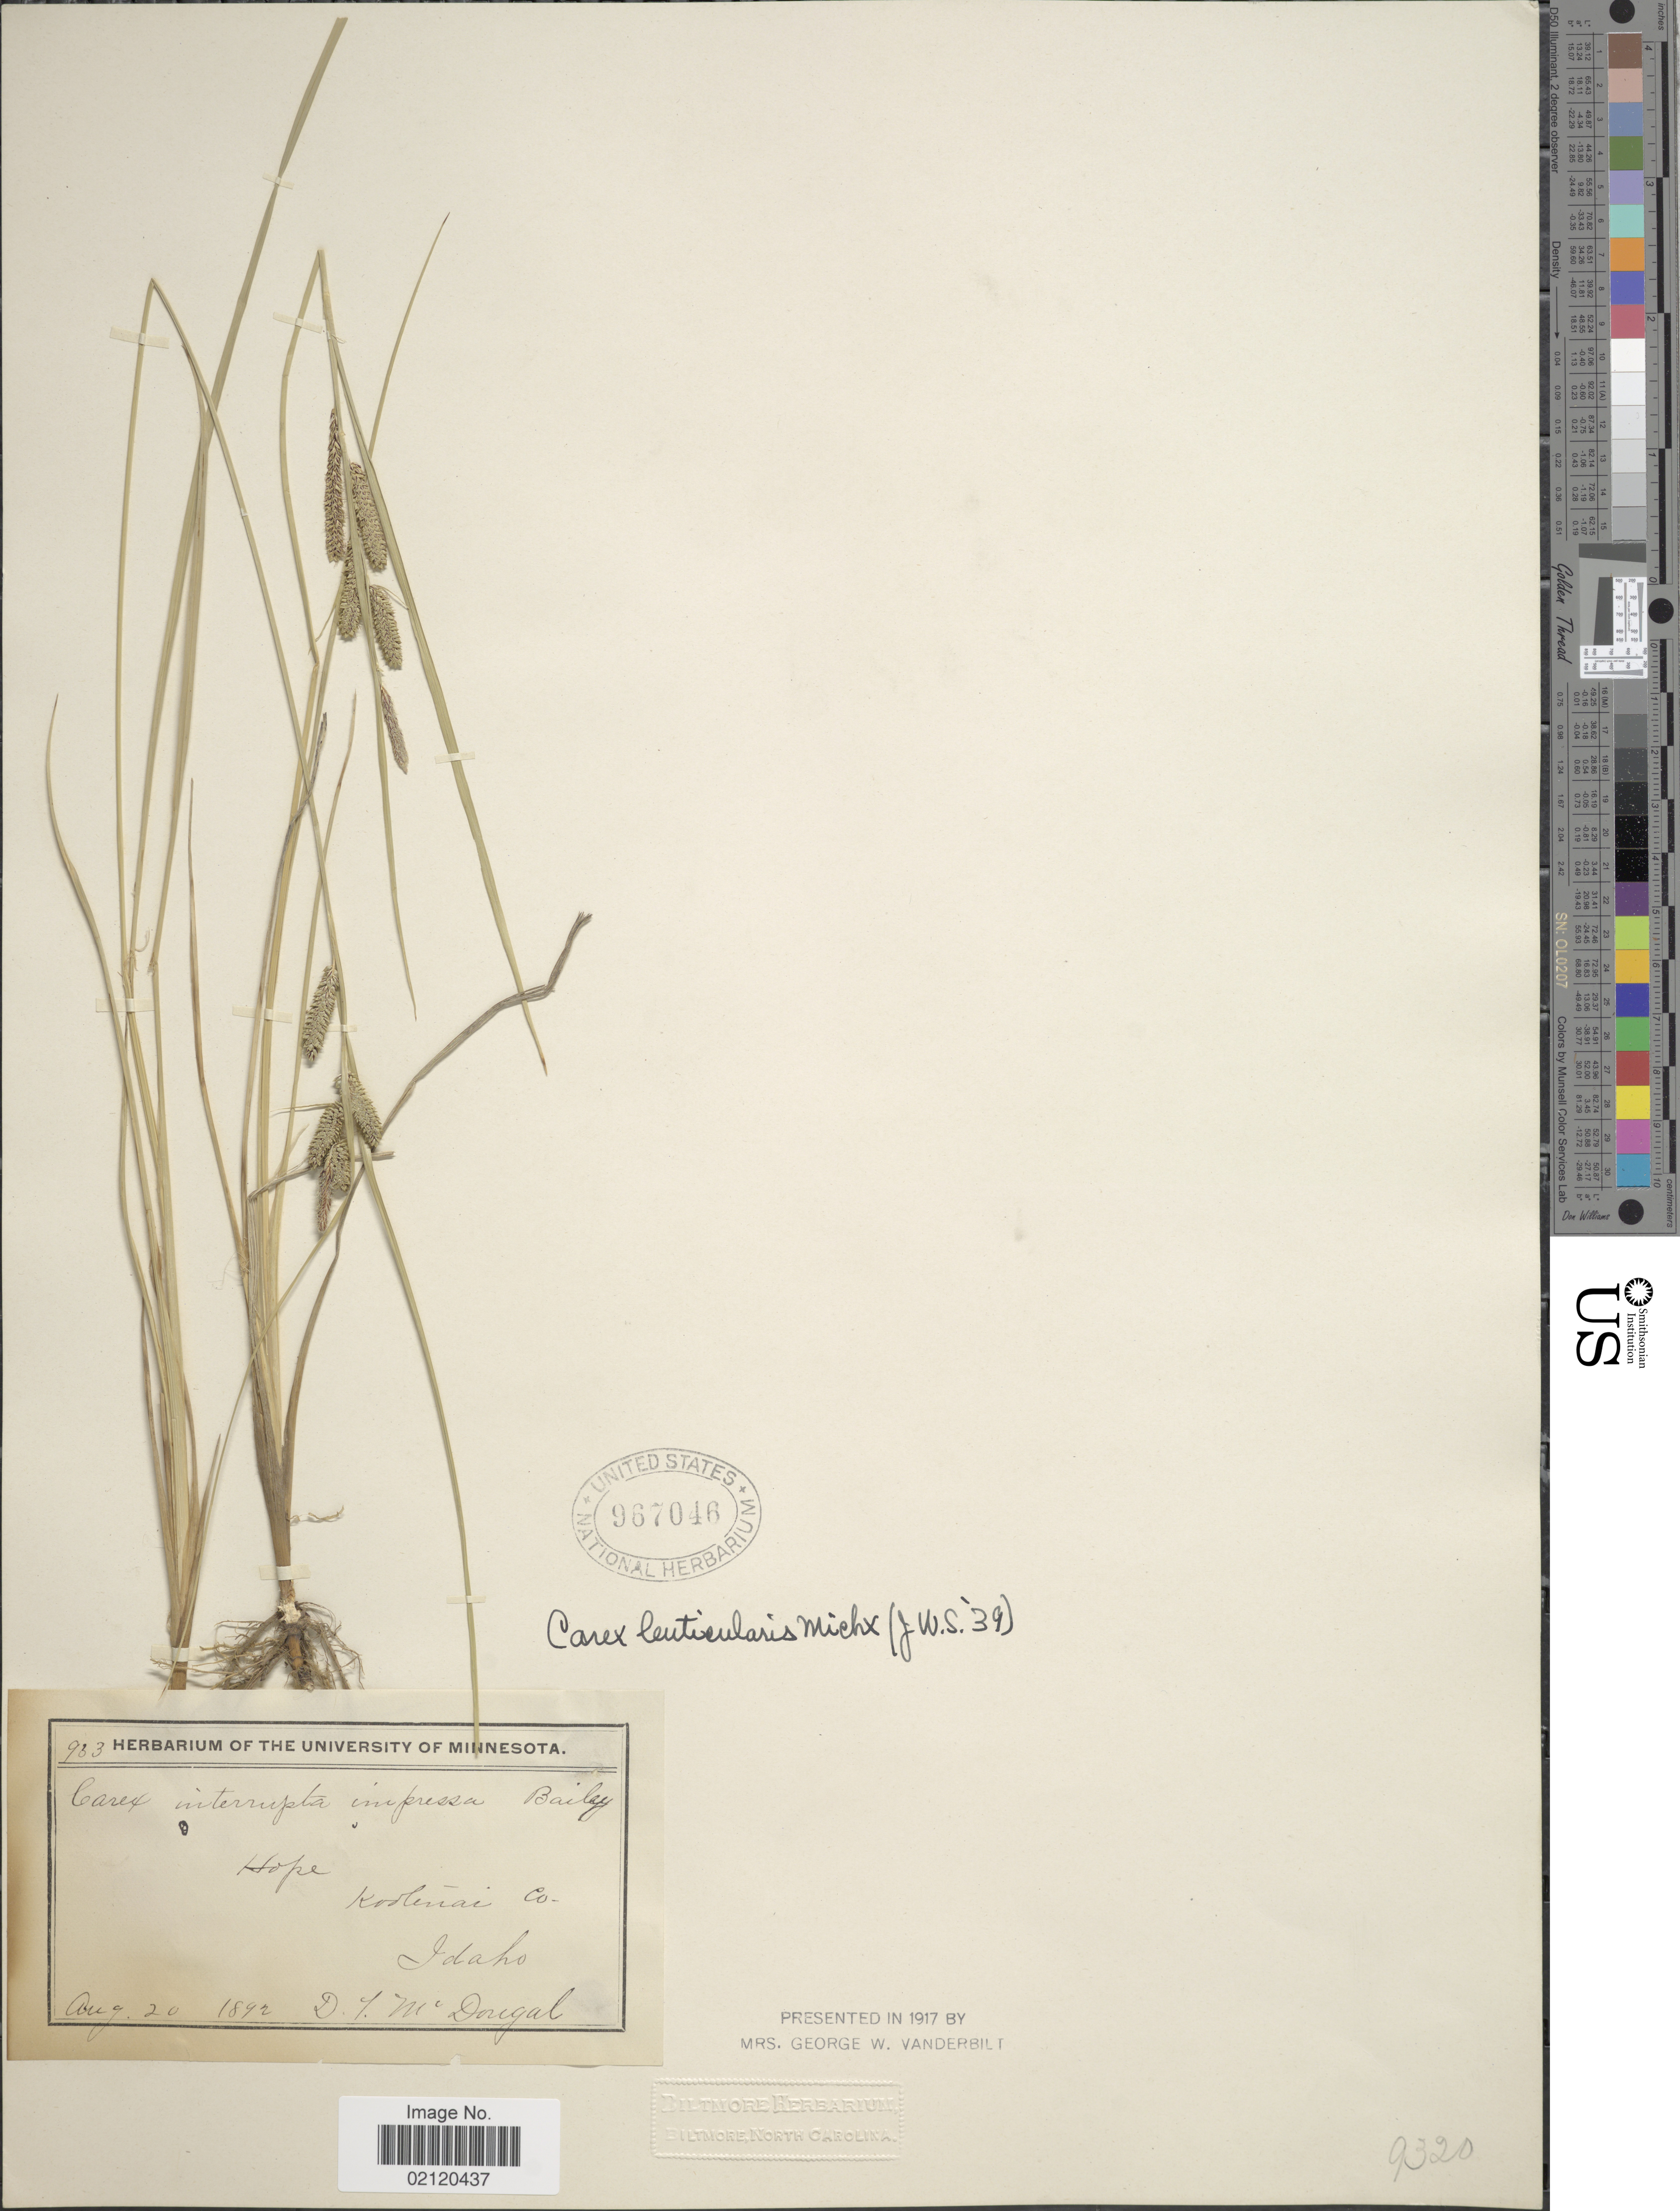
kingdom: Plantae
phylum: Tracheophyta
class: Liliopsida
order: Poales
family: Cyperaceae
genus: Carex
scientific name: Carex lenticularis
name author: Michx.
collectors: D. Mcdougal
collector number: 933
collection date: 1892-08-20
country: United States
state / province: Idaho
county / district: Bonner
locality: Hope, Kovtenai Co.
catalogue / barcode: US 967046